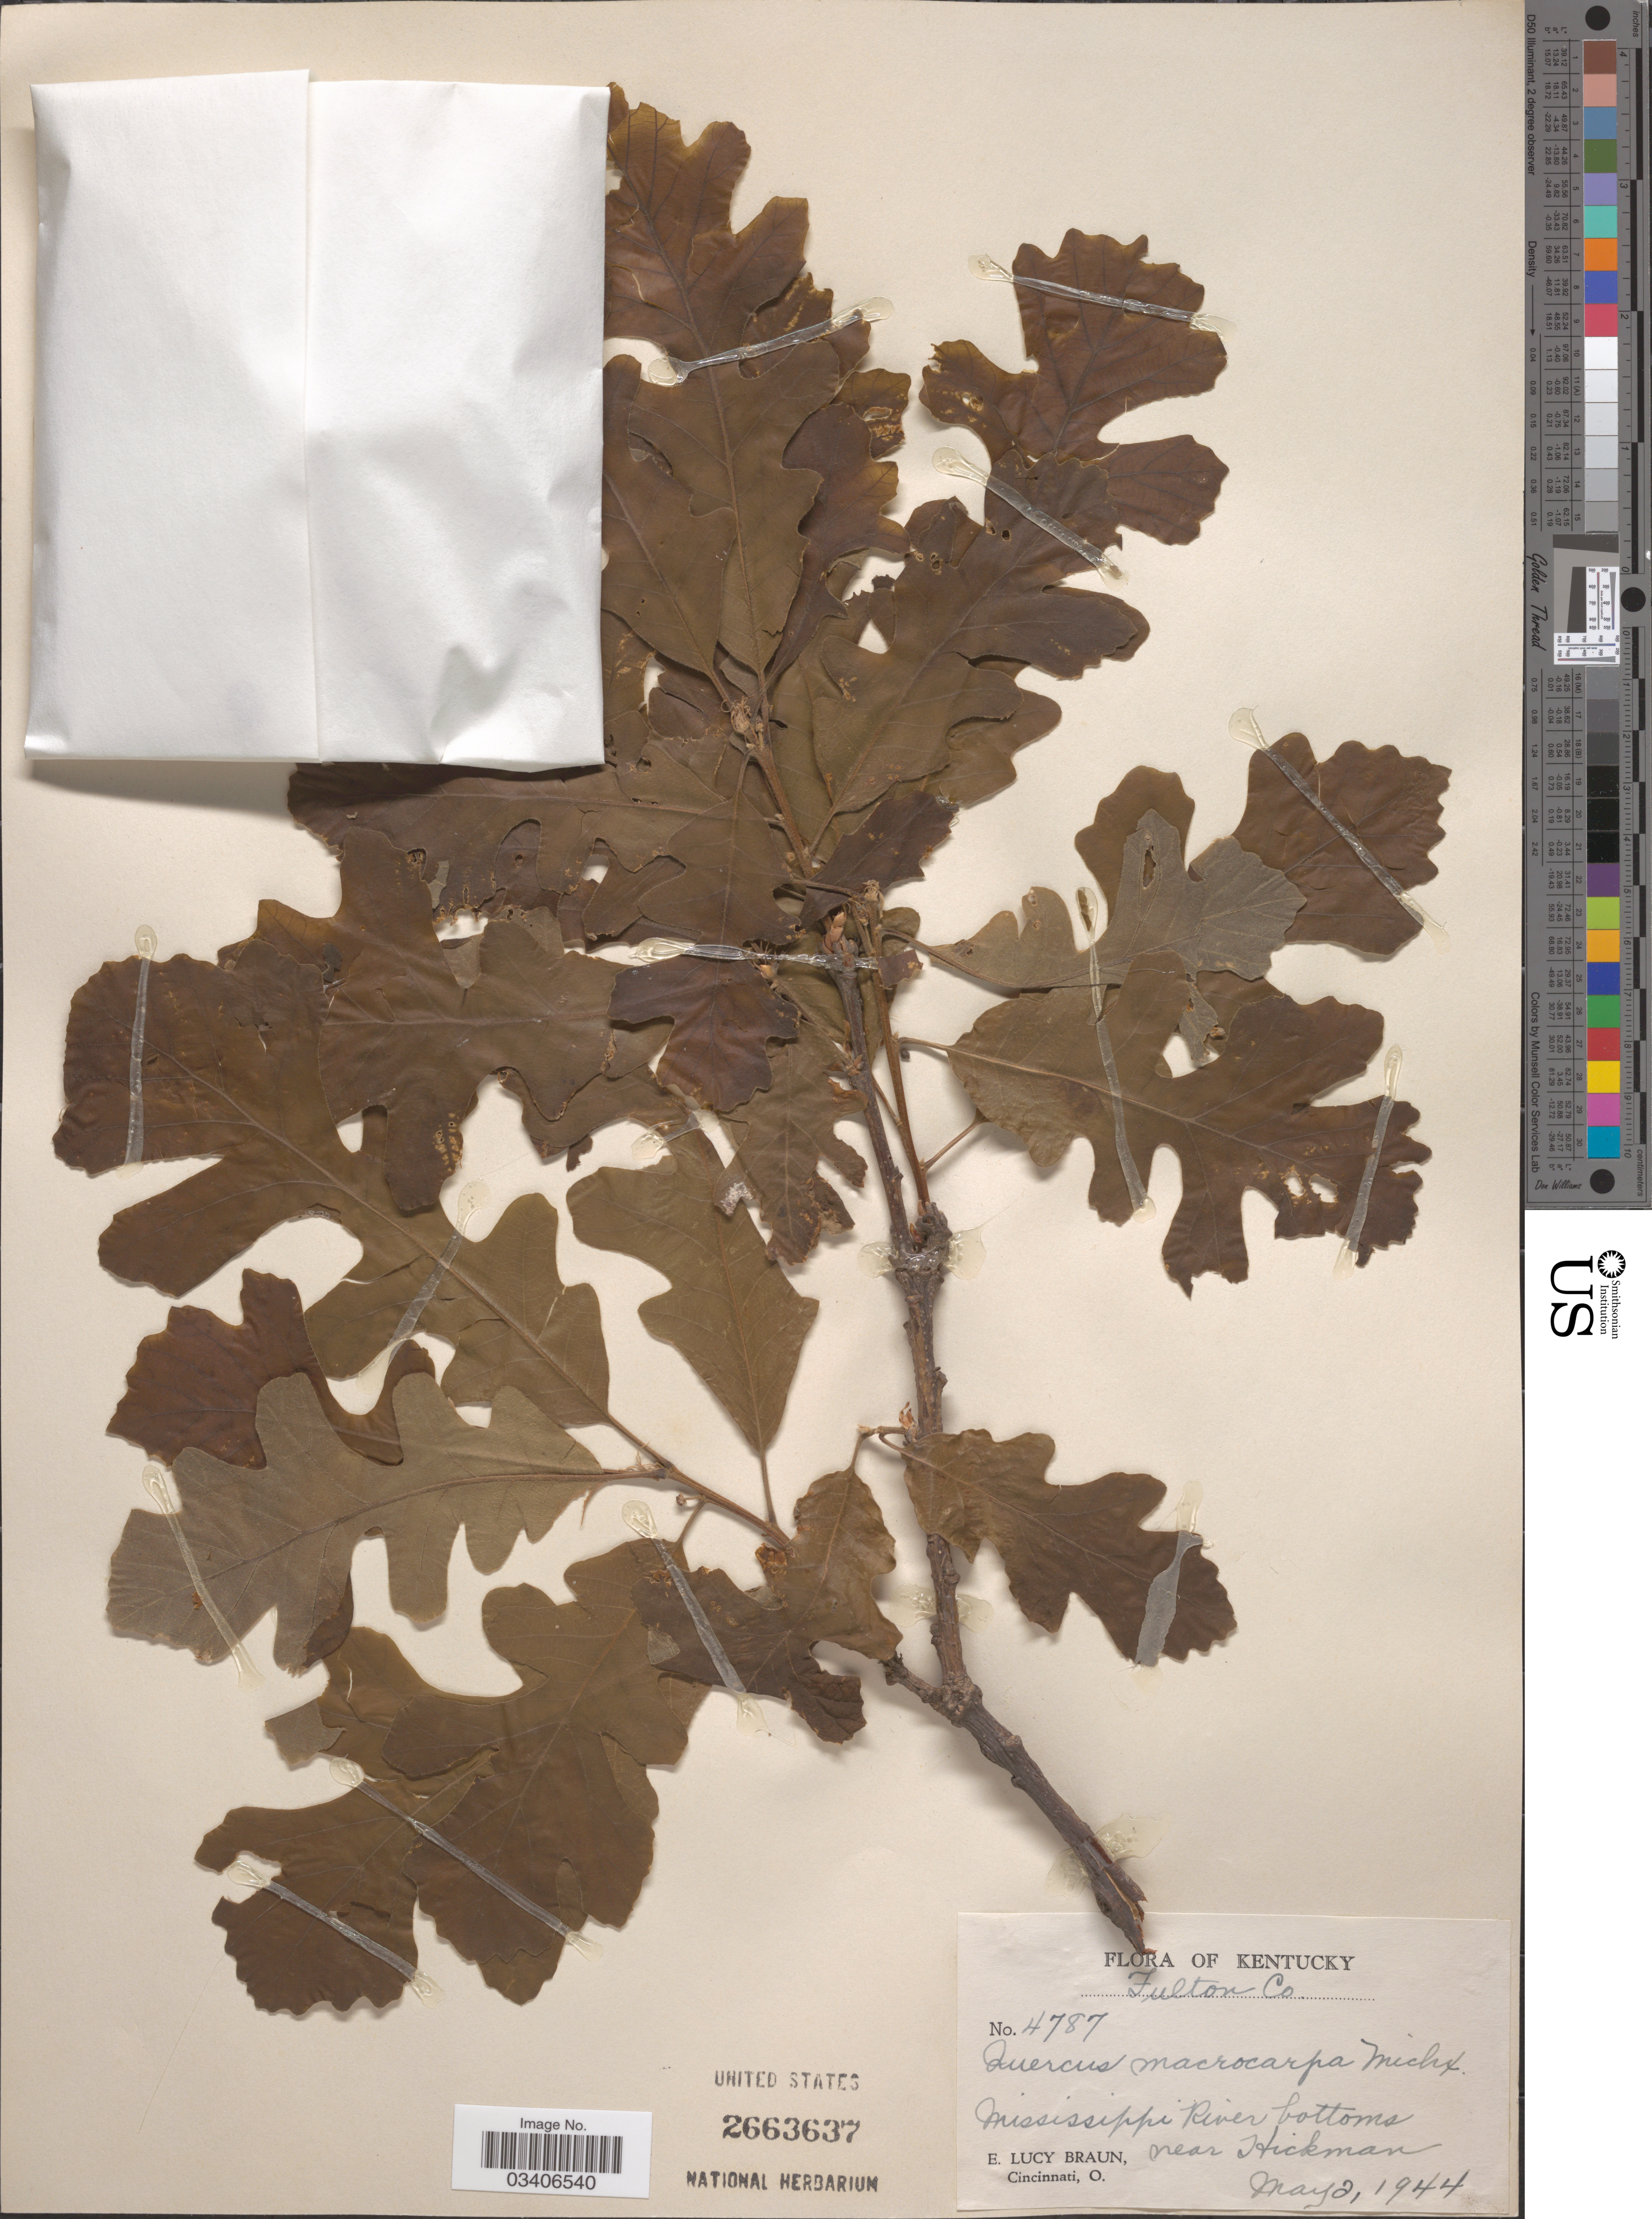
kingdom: Plantae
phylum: Tracheophyta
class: Magnoliopsida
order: Fagales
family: Fagaceae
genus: Quercus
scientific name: Quercus macrocarpa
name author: Michx.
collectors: E. L. Braun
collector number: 4787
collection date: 1944-05-02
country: United States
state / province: Kentucky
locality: Fulton Co. Mississippi River bottoms near Hickman.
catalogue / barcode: US 2663637